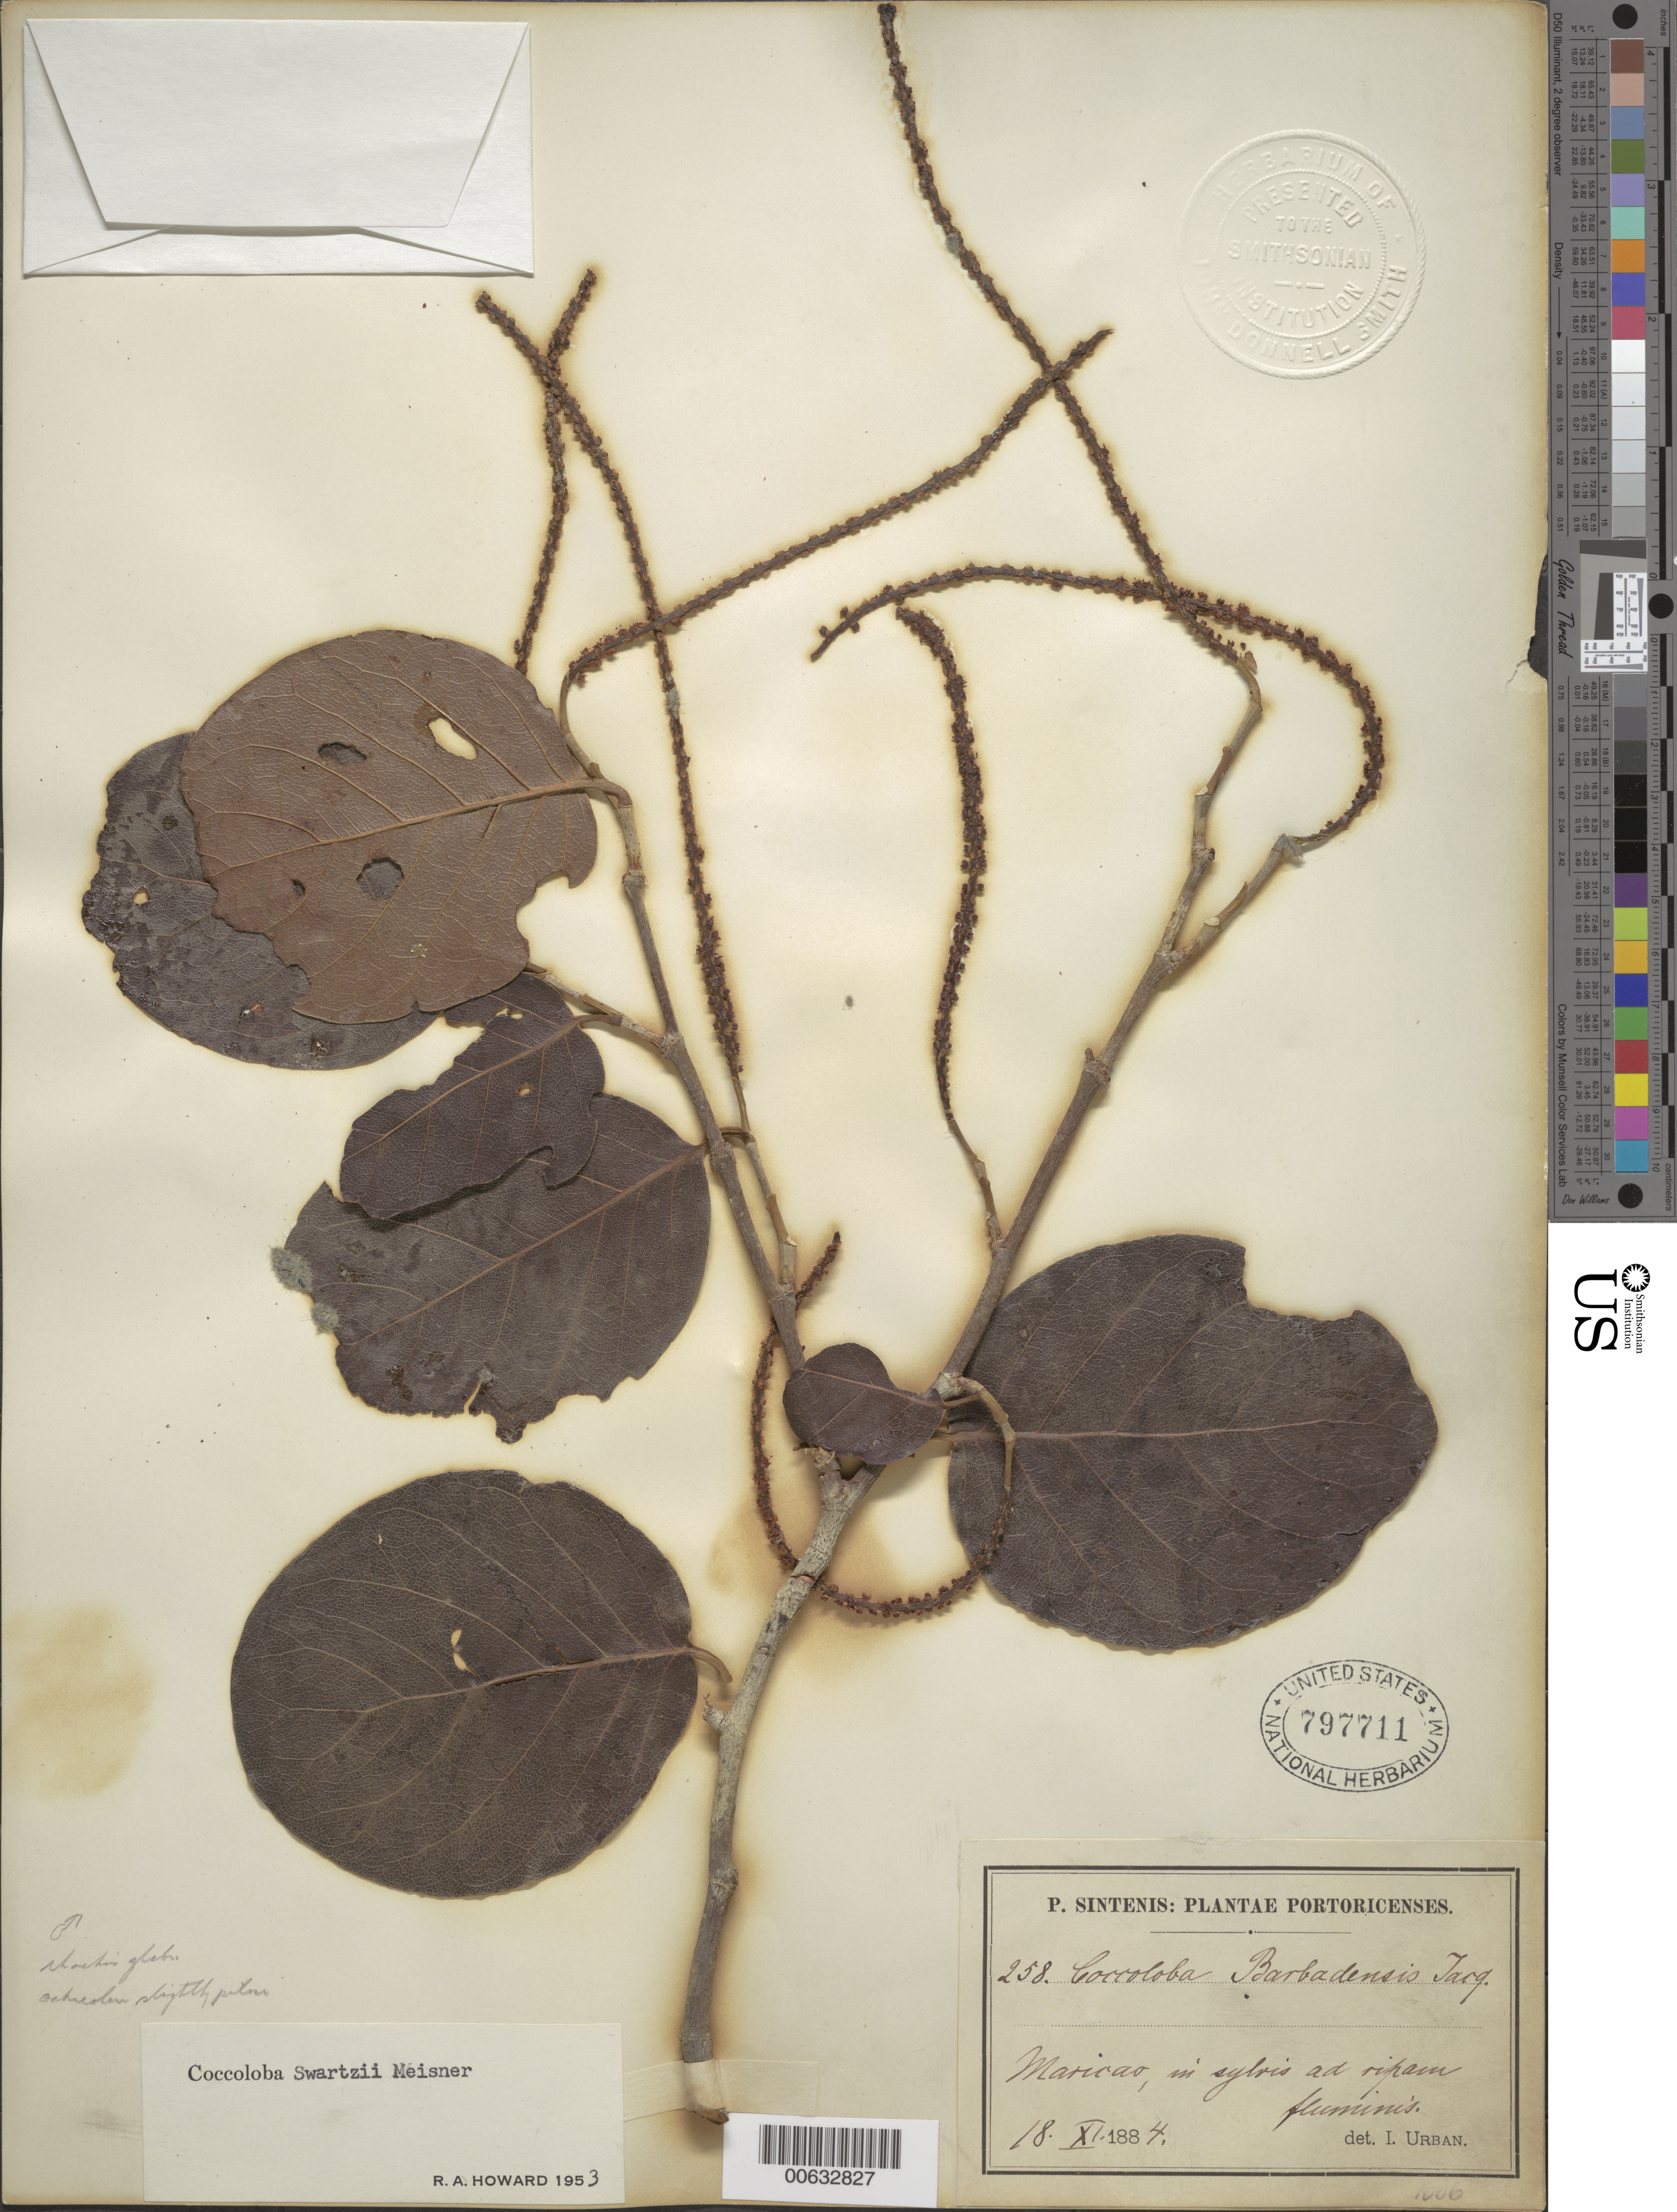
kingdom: Plantae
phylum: Tracheophyta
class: Magnoliopsida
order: Caryophyllales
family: Polygonaceae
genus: Coccoloba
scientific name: Coccoloba swartzii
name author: Meisn.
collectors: P. Sintenis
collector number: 258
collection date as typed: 18 Nov 1884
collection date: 1884-11-18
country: Puerto Rico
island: Greater Antilles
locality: Maricao, in sylvis ad ripam fluminis.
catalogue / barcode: US 797711